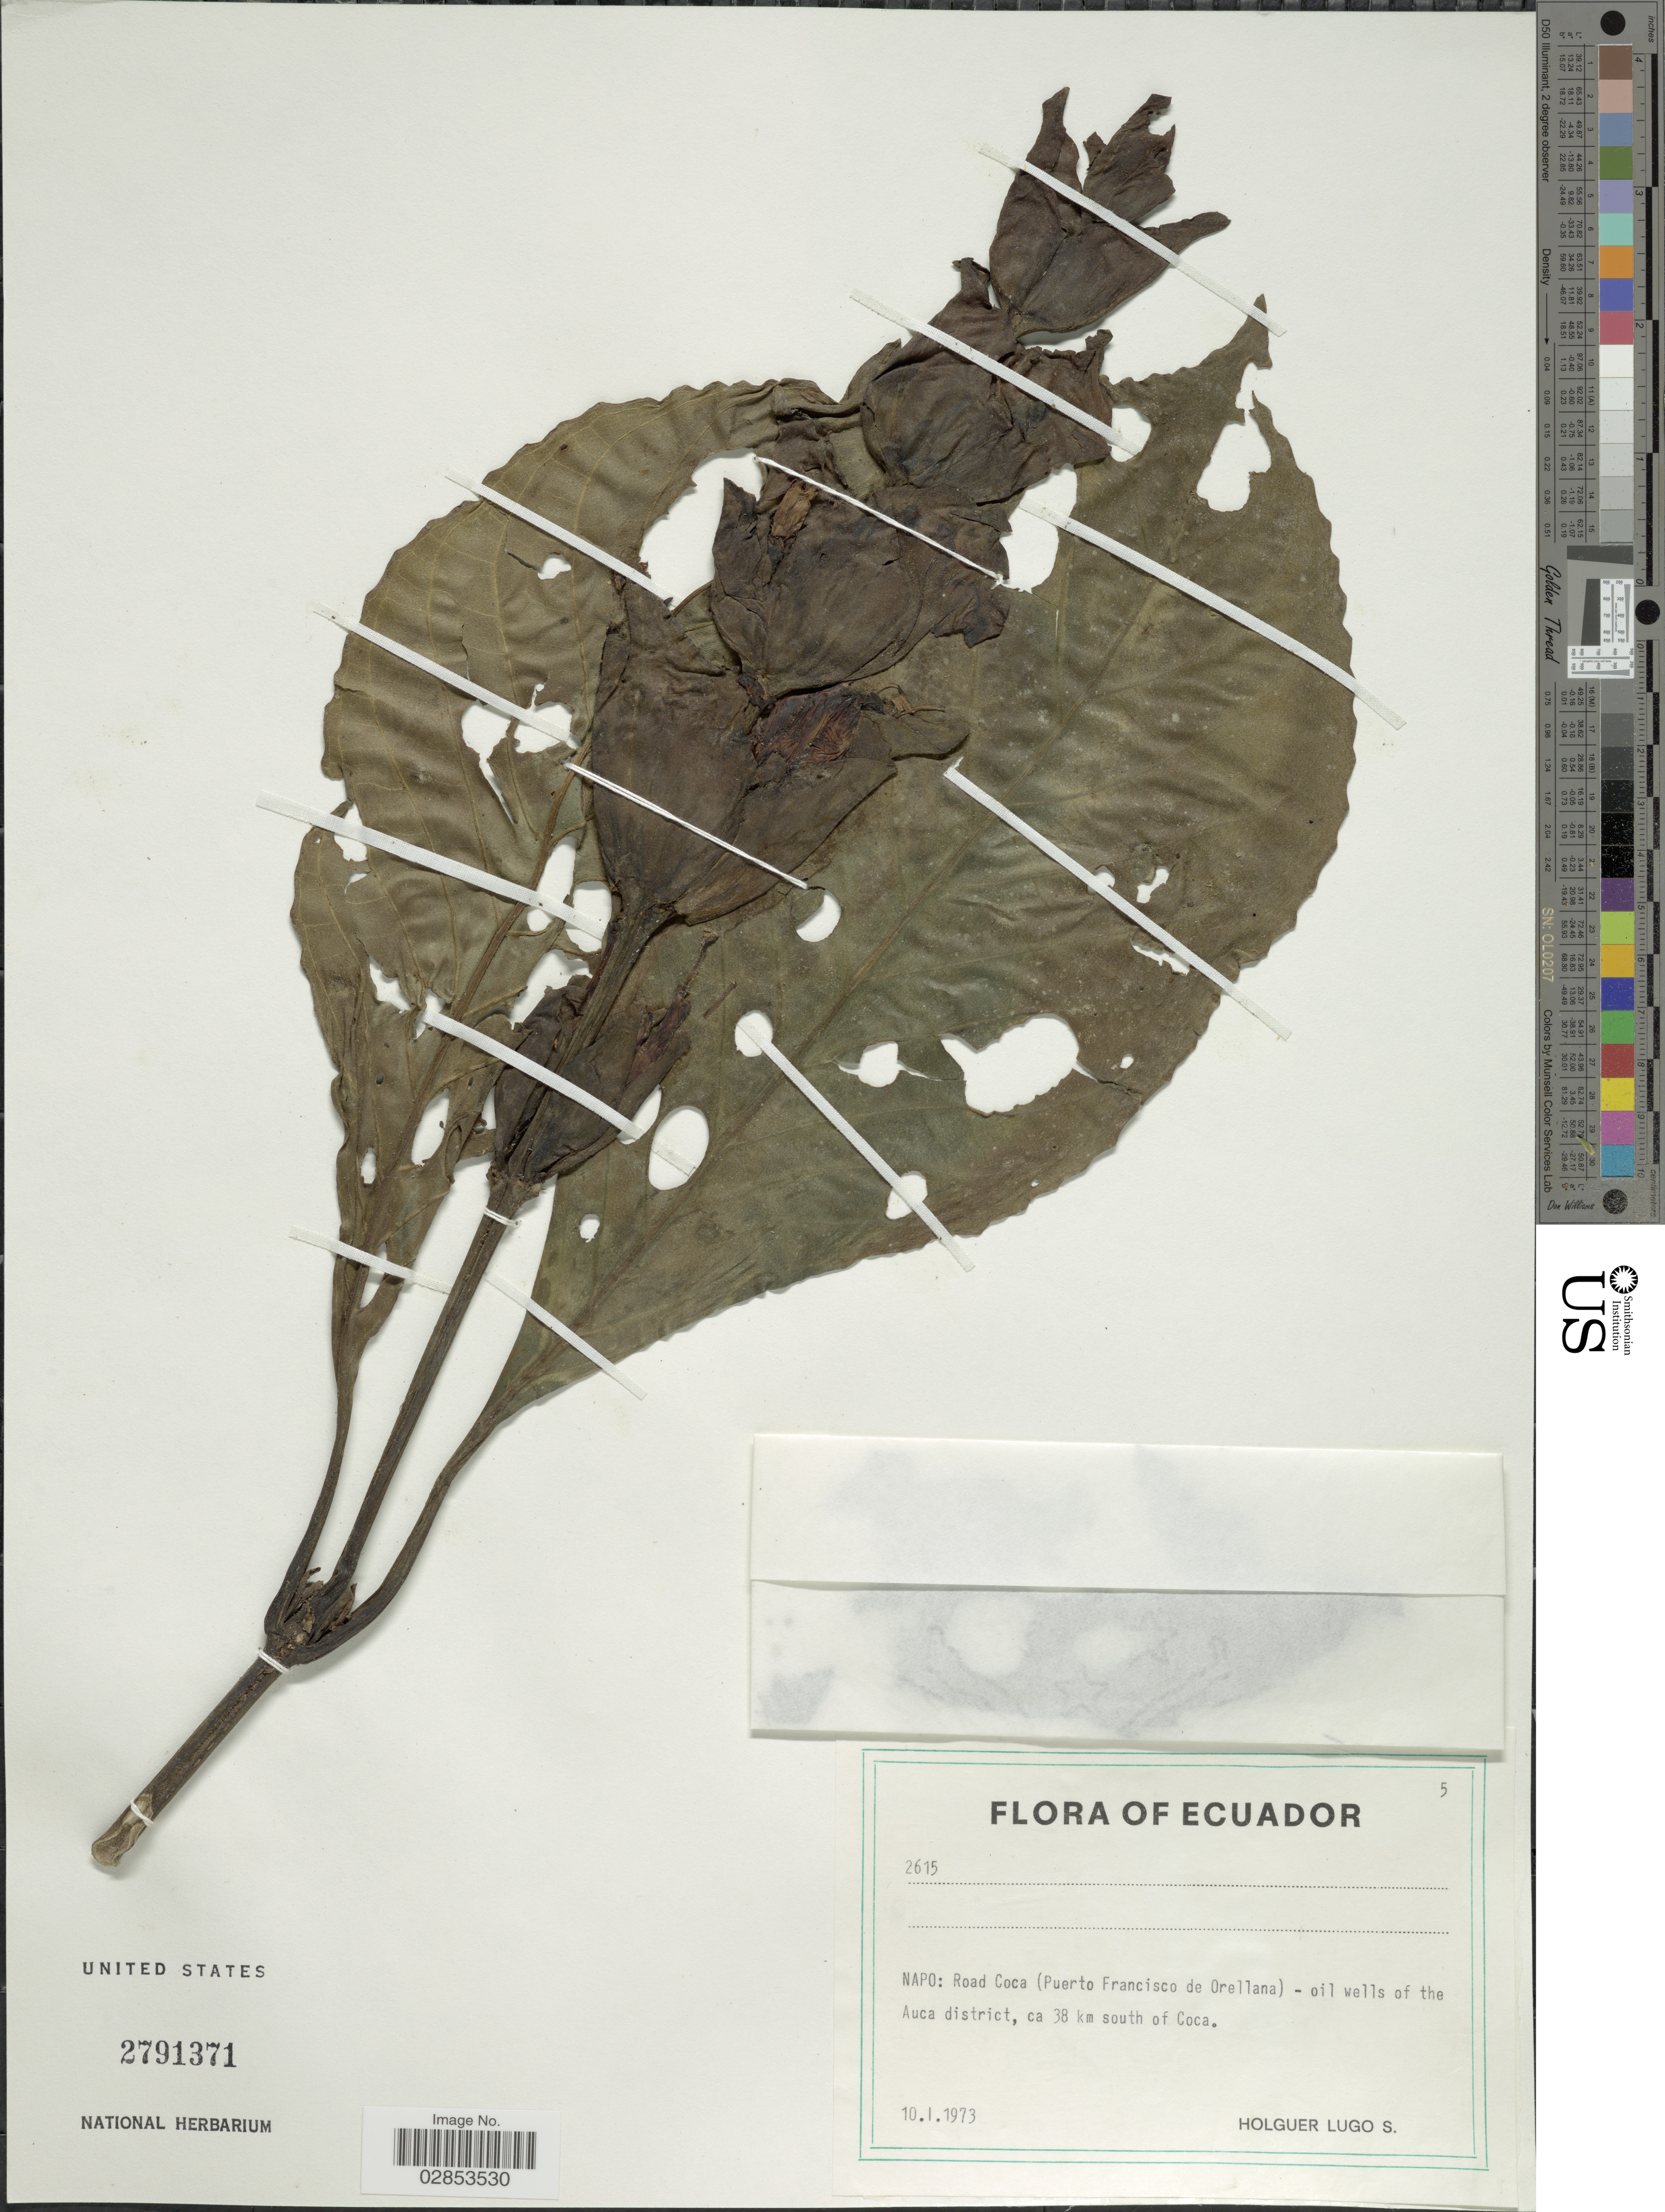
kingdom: Plantae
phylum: Tracheophyta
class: Magnoliopsida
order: Lamiales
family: Acanthaceae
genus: Sanchezia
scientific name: Sanchezia macrocnemis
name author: (Nees) Wassh.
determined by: Azevedo, Igor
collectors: H. Lugo S.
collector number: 2615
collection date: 1973-01-10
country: Ecuador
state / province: Napo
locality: Road Coca (Puerto Francisco de Orellana)-oil wells of the Auca district, ca 38 km south of Coca.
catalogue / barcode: US 2791371